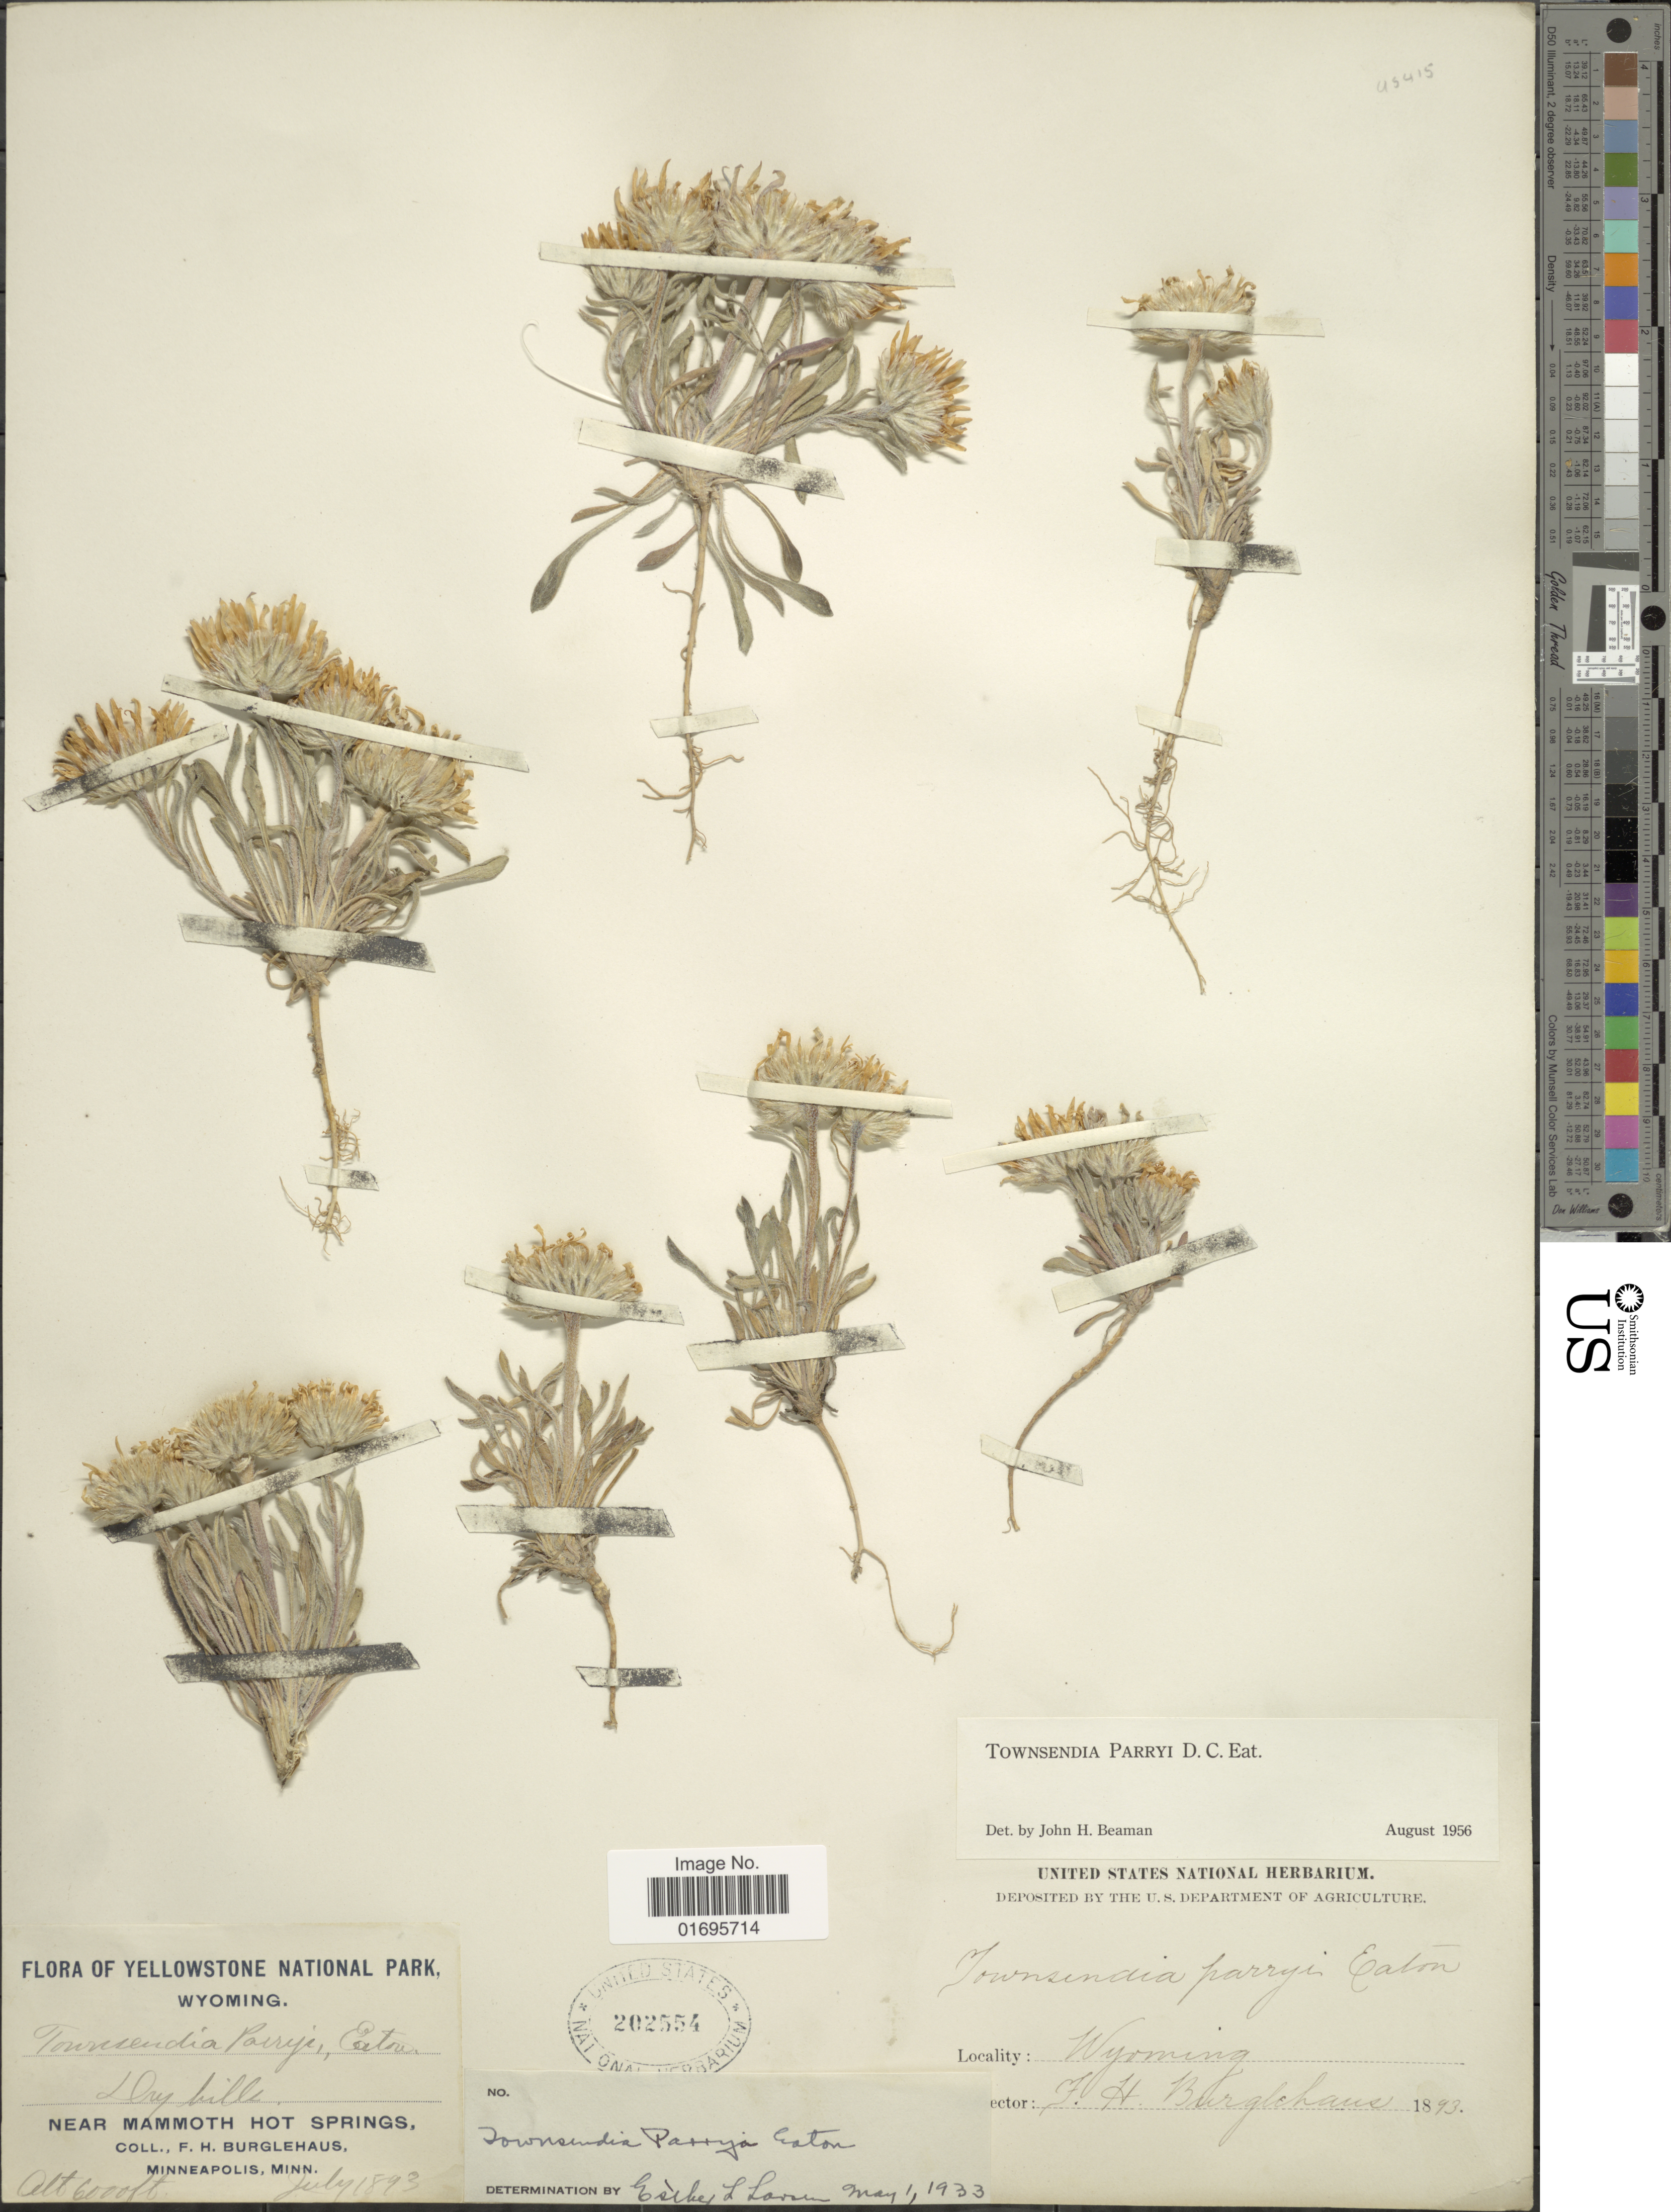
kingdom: Plantae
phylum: Tracheophyta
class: Magnoliopsida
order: Asterales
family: Asteraceae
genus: Townsendia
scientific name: Townsendia parryi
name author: D.C. Eaton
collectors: F. Burglehaus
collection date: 1893-07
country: United States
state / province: Wyoming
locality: Yellowstone National Park, Wyoming. Dry hills. Near Mammoth Hot Springs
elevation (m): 1829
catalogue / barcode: US 202554